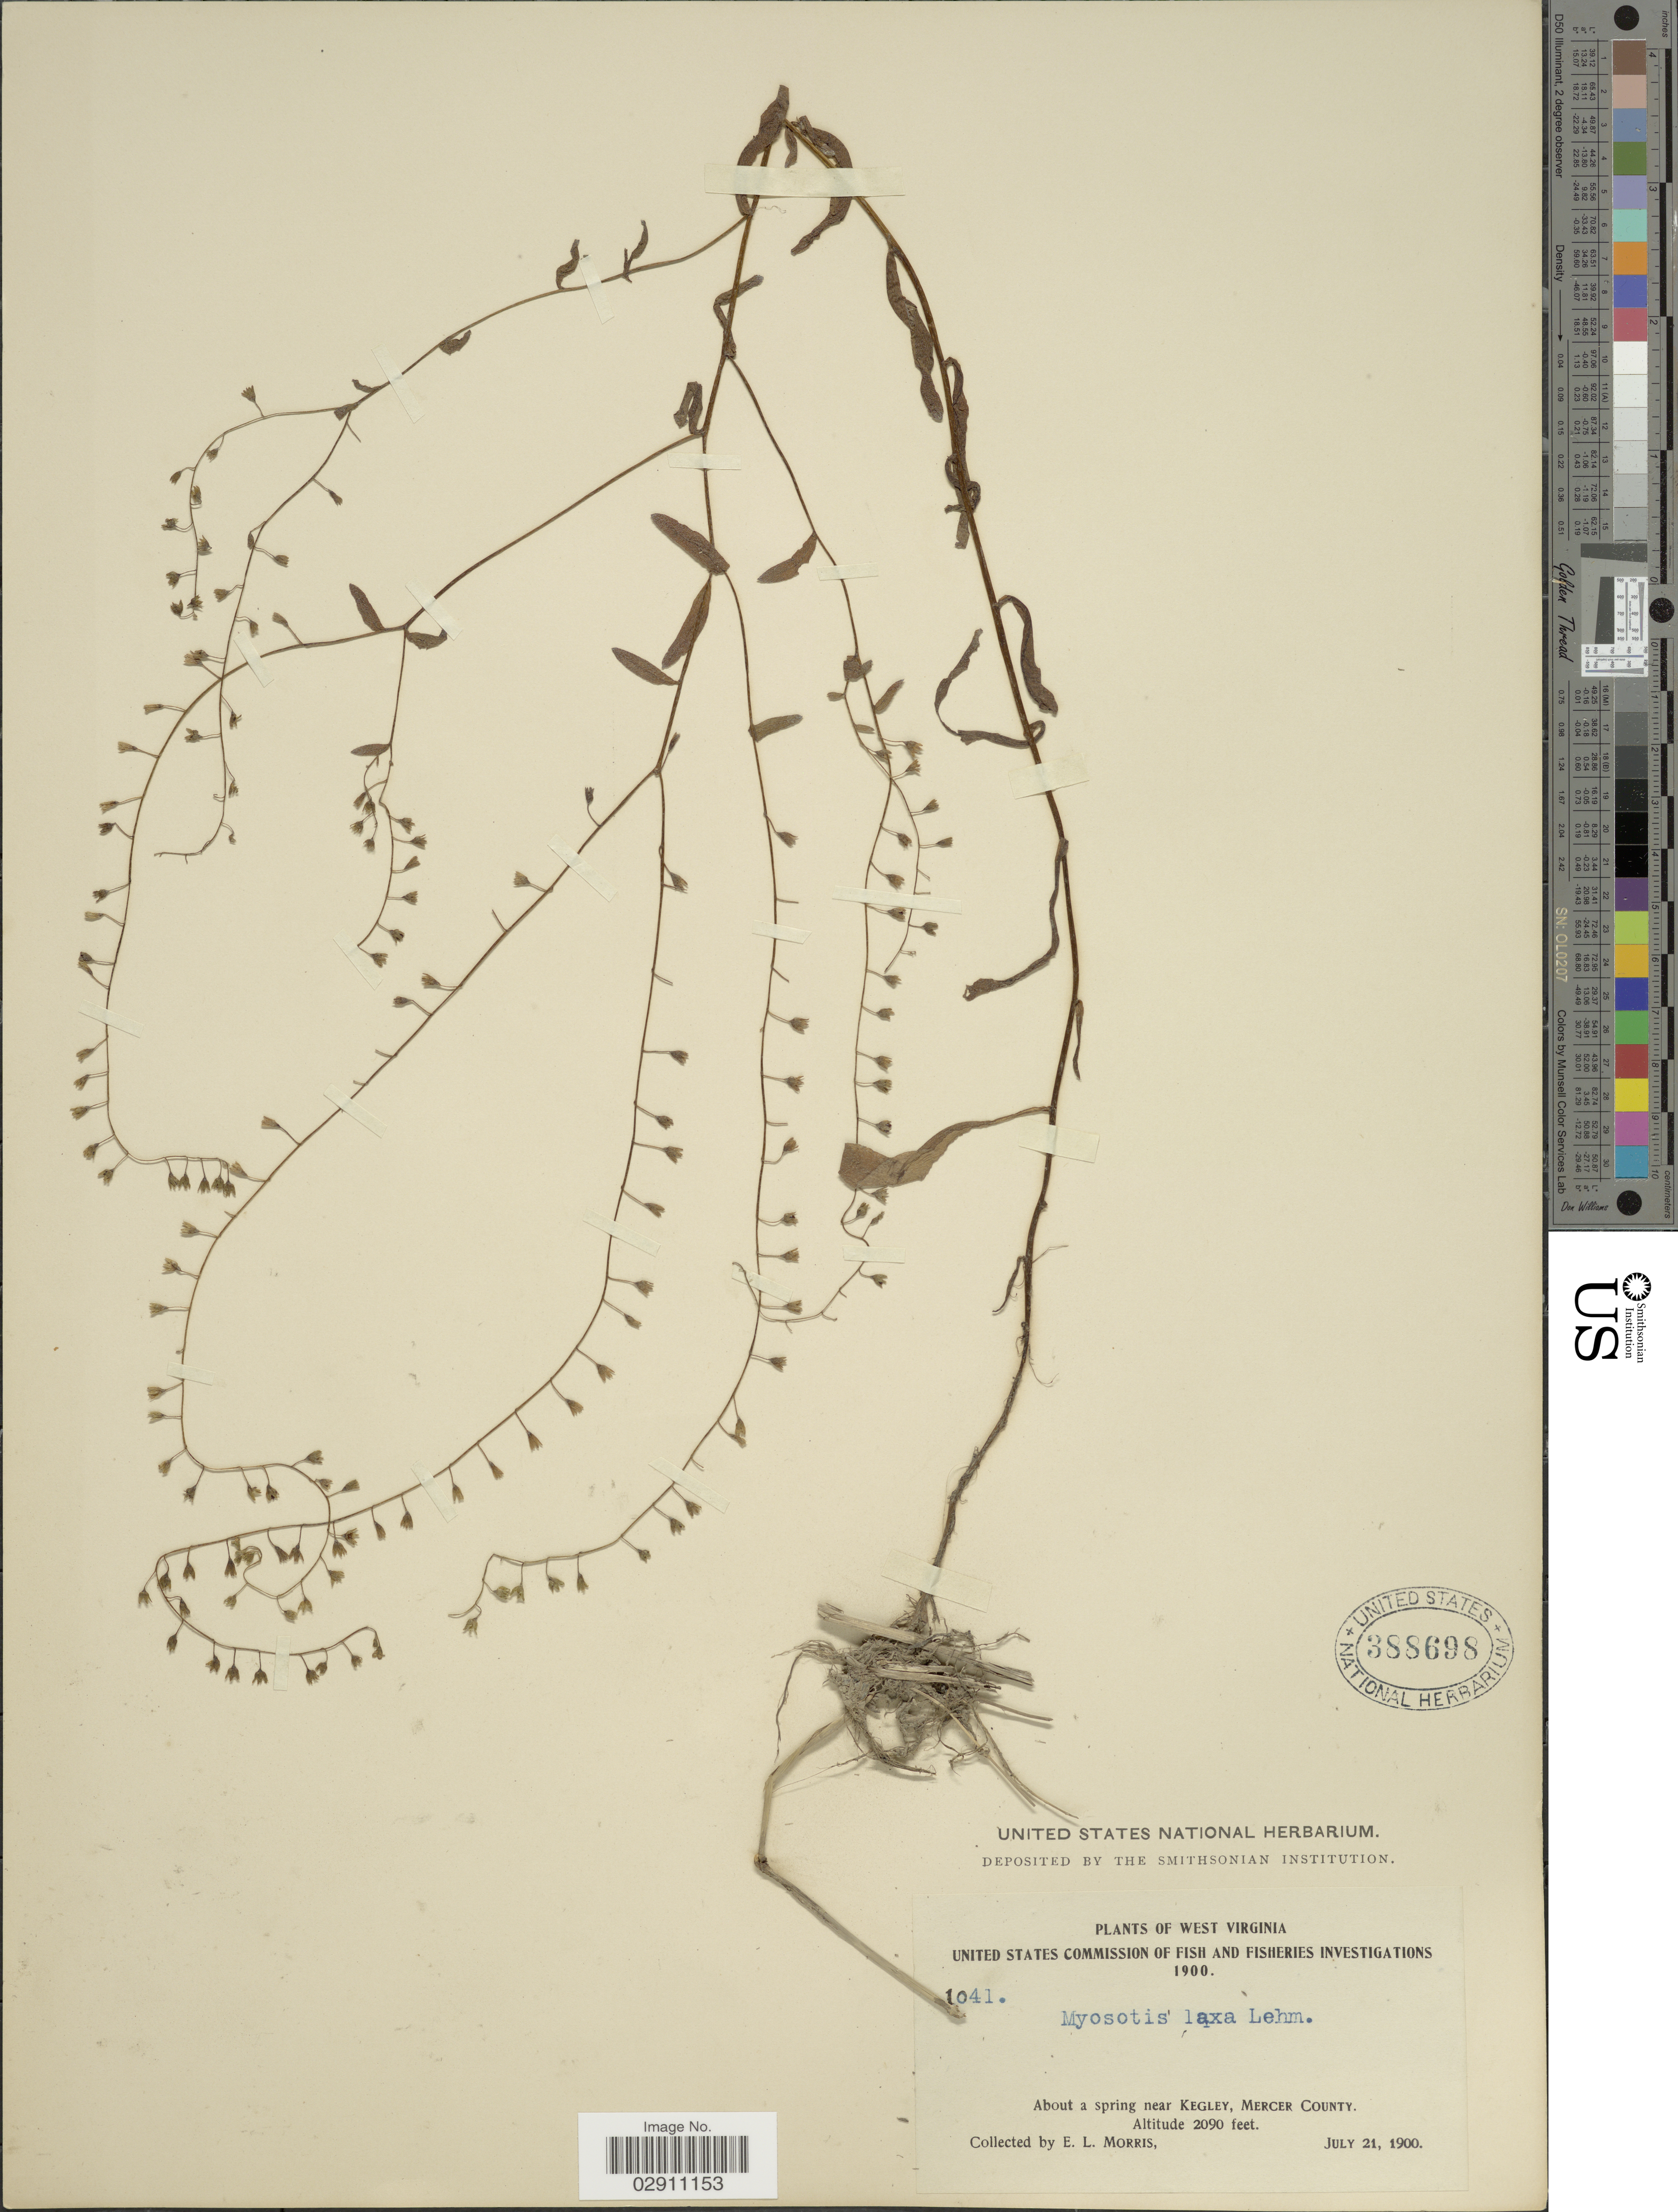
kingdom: Plantae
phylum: Tracheophyta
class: Magnoliopsida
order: Boraginales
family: Boraginaceae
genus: Myosotis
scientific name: Myosotis laxa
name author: F. Lehm.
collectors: E. Morris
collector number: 1041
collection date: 1900-07-21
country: United States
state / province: West Virginia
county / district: Mercer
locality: About a spring near Kegley, Mercer County.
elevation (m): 637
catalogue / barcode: US 388698